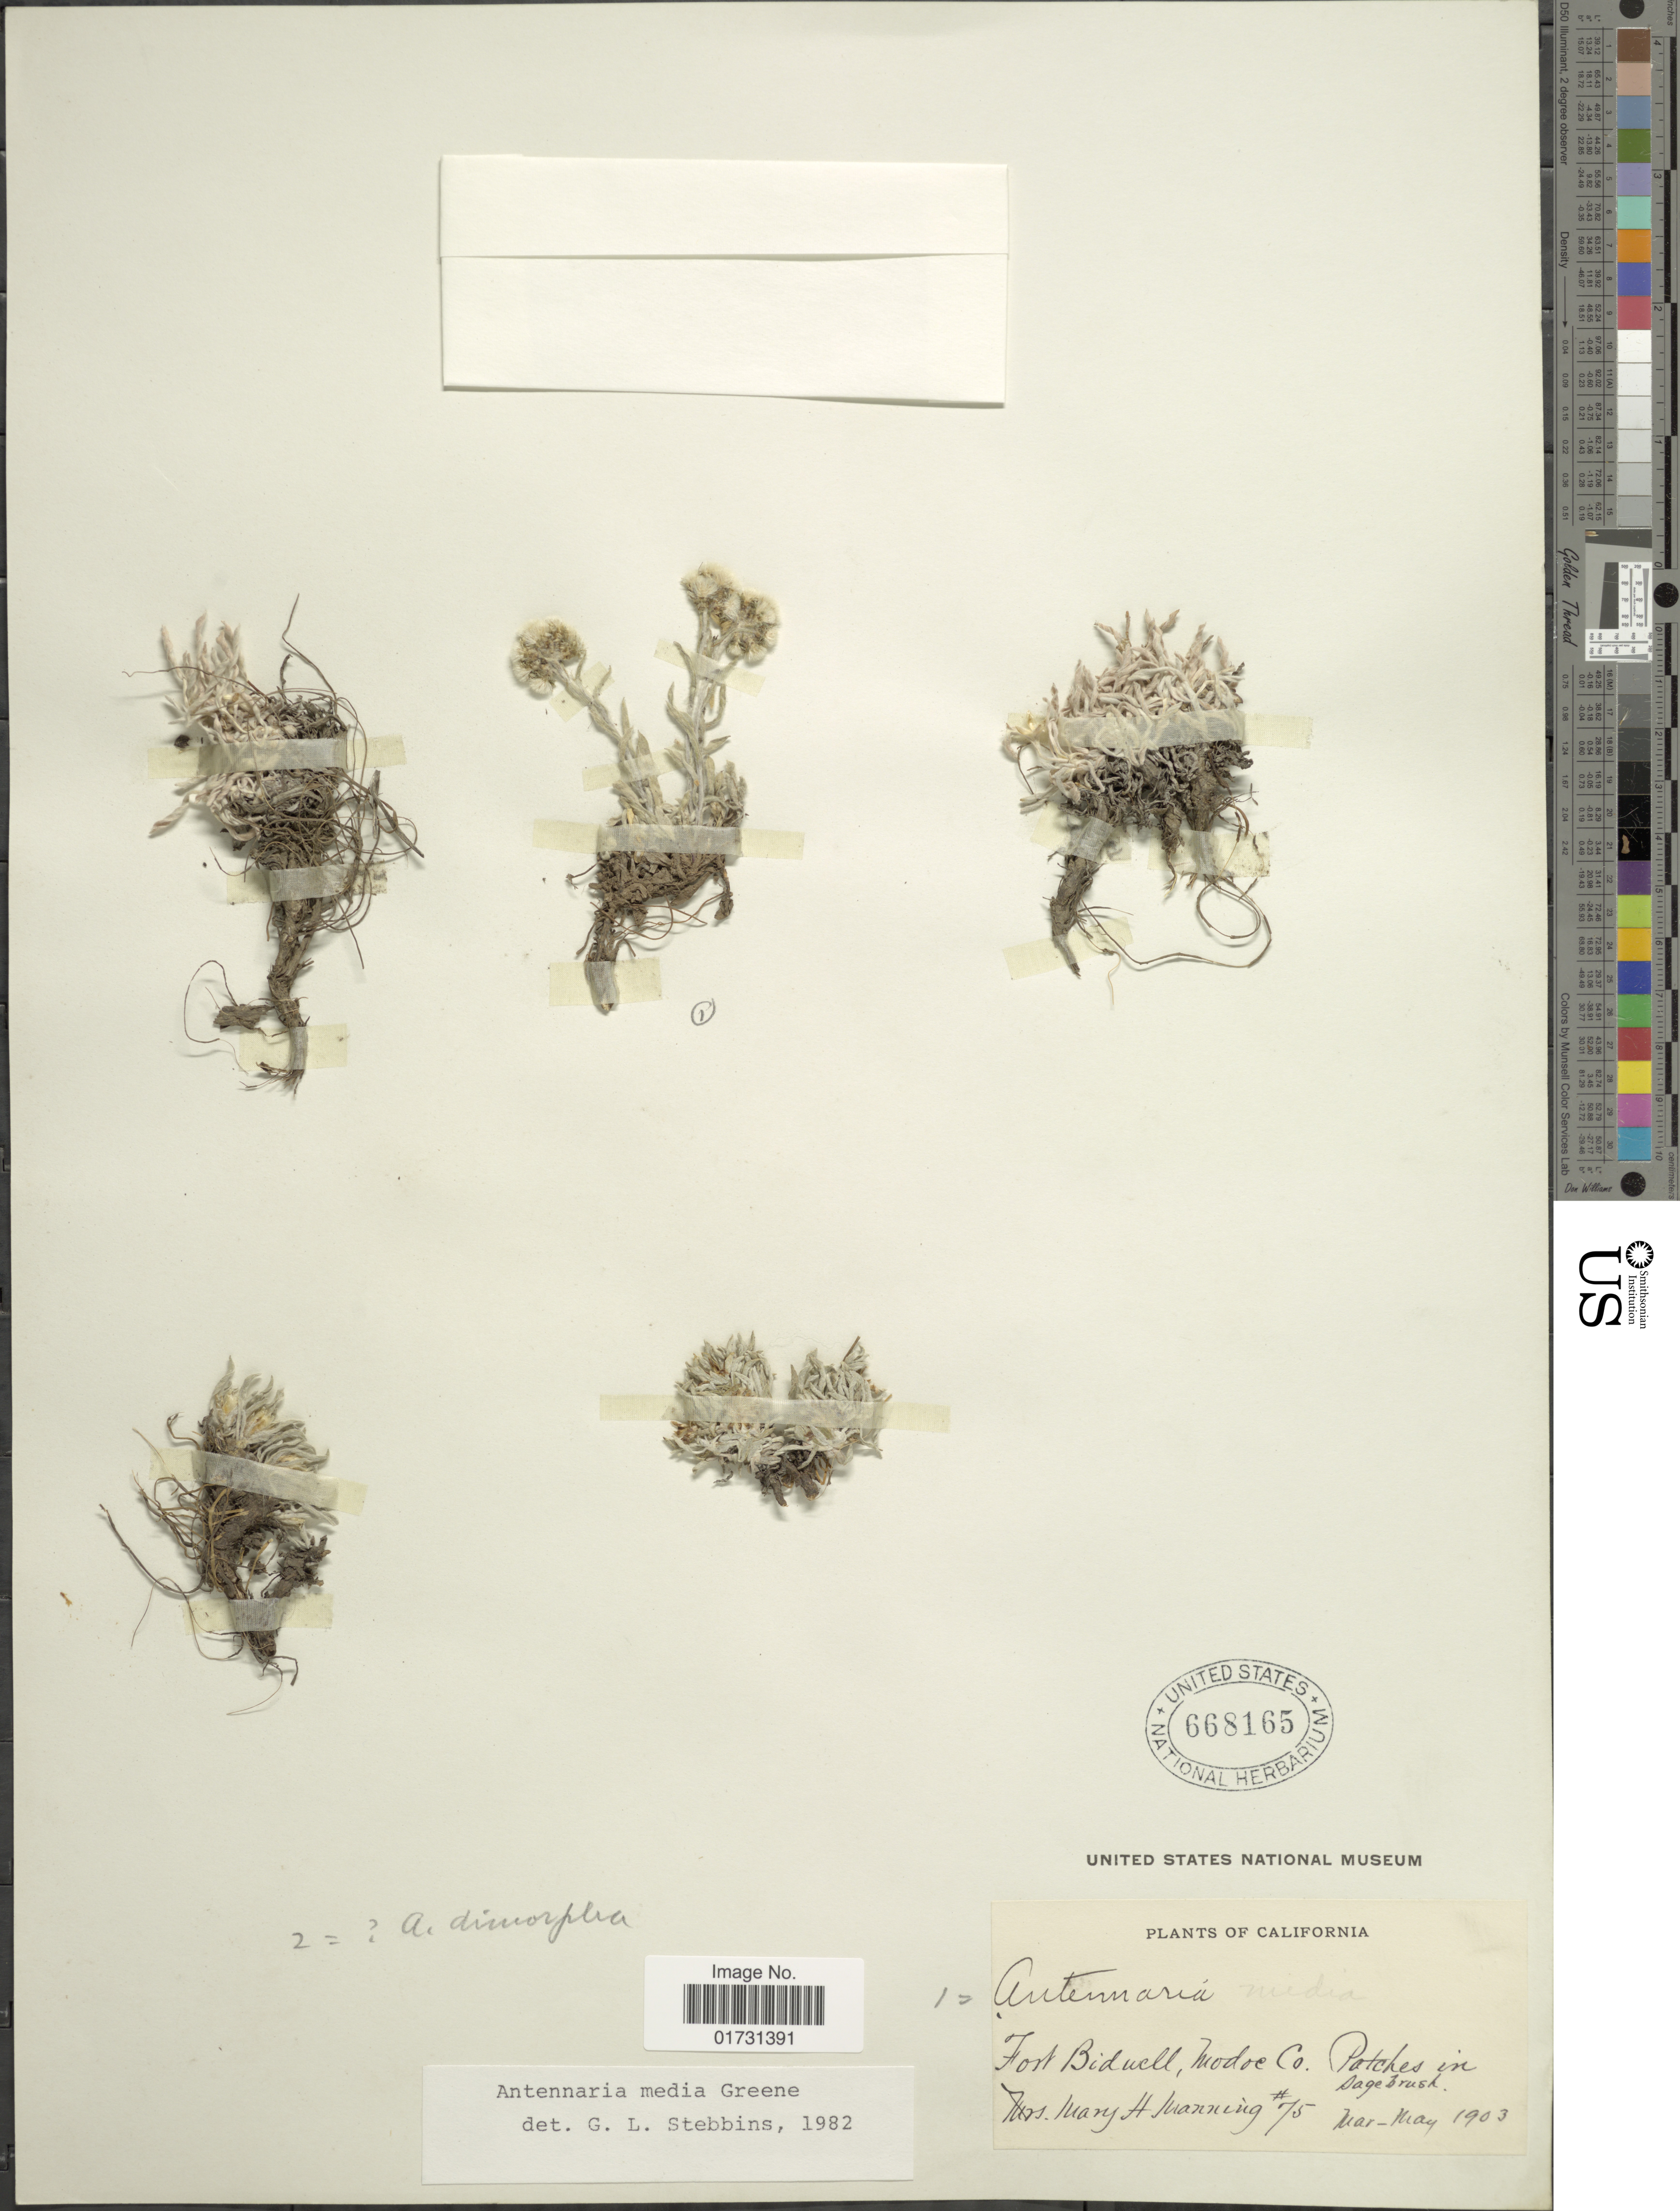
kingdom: Plantae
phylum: Tracheophyta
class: Magnoliopsida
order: Asterales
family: Asteraceae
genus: Antennaria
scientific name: Antennaria media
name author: Greene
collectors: M. Manning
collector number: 75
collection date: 1903-03/1903-05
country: United States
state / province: California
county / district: Modoc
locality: Fort Bidwell, Modoc Co.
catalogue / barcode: US 668165